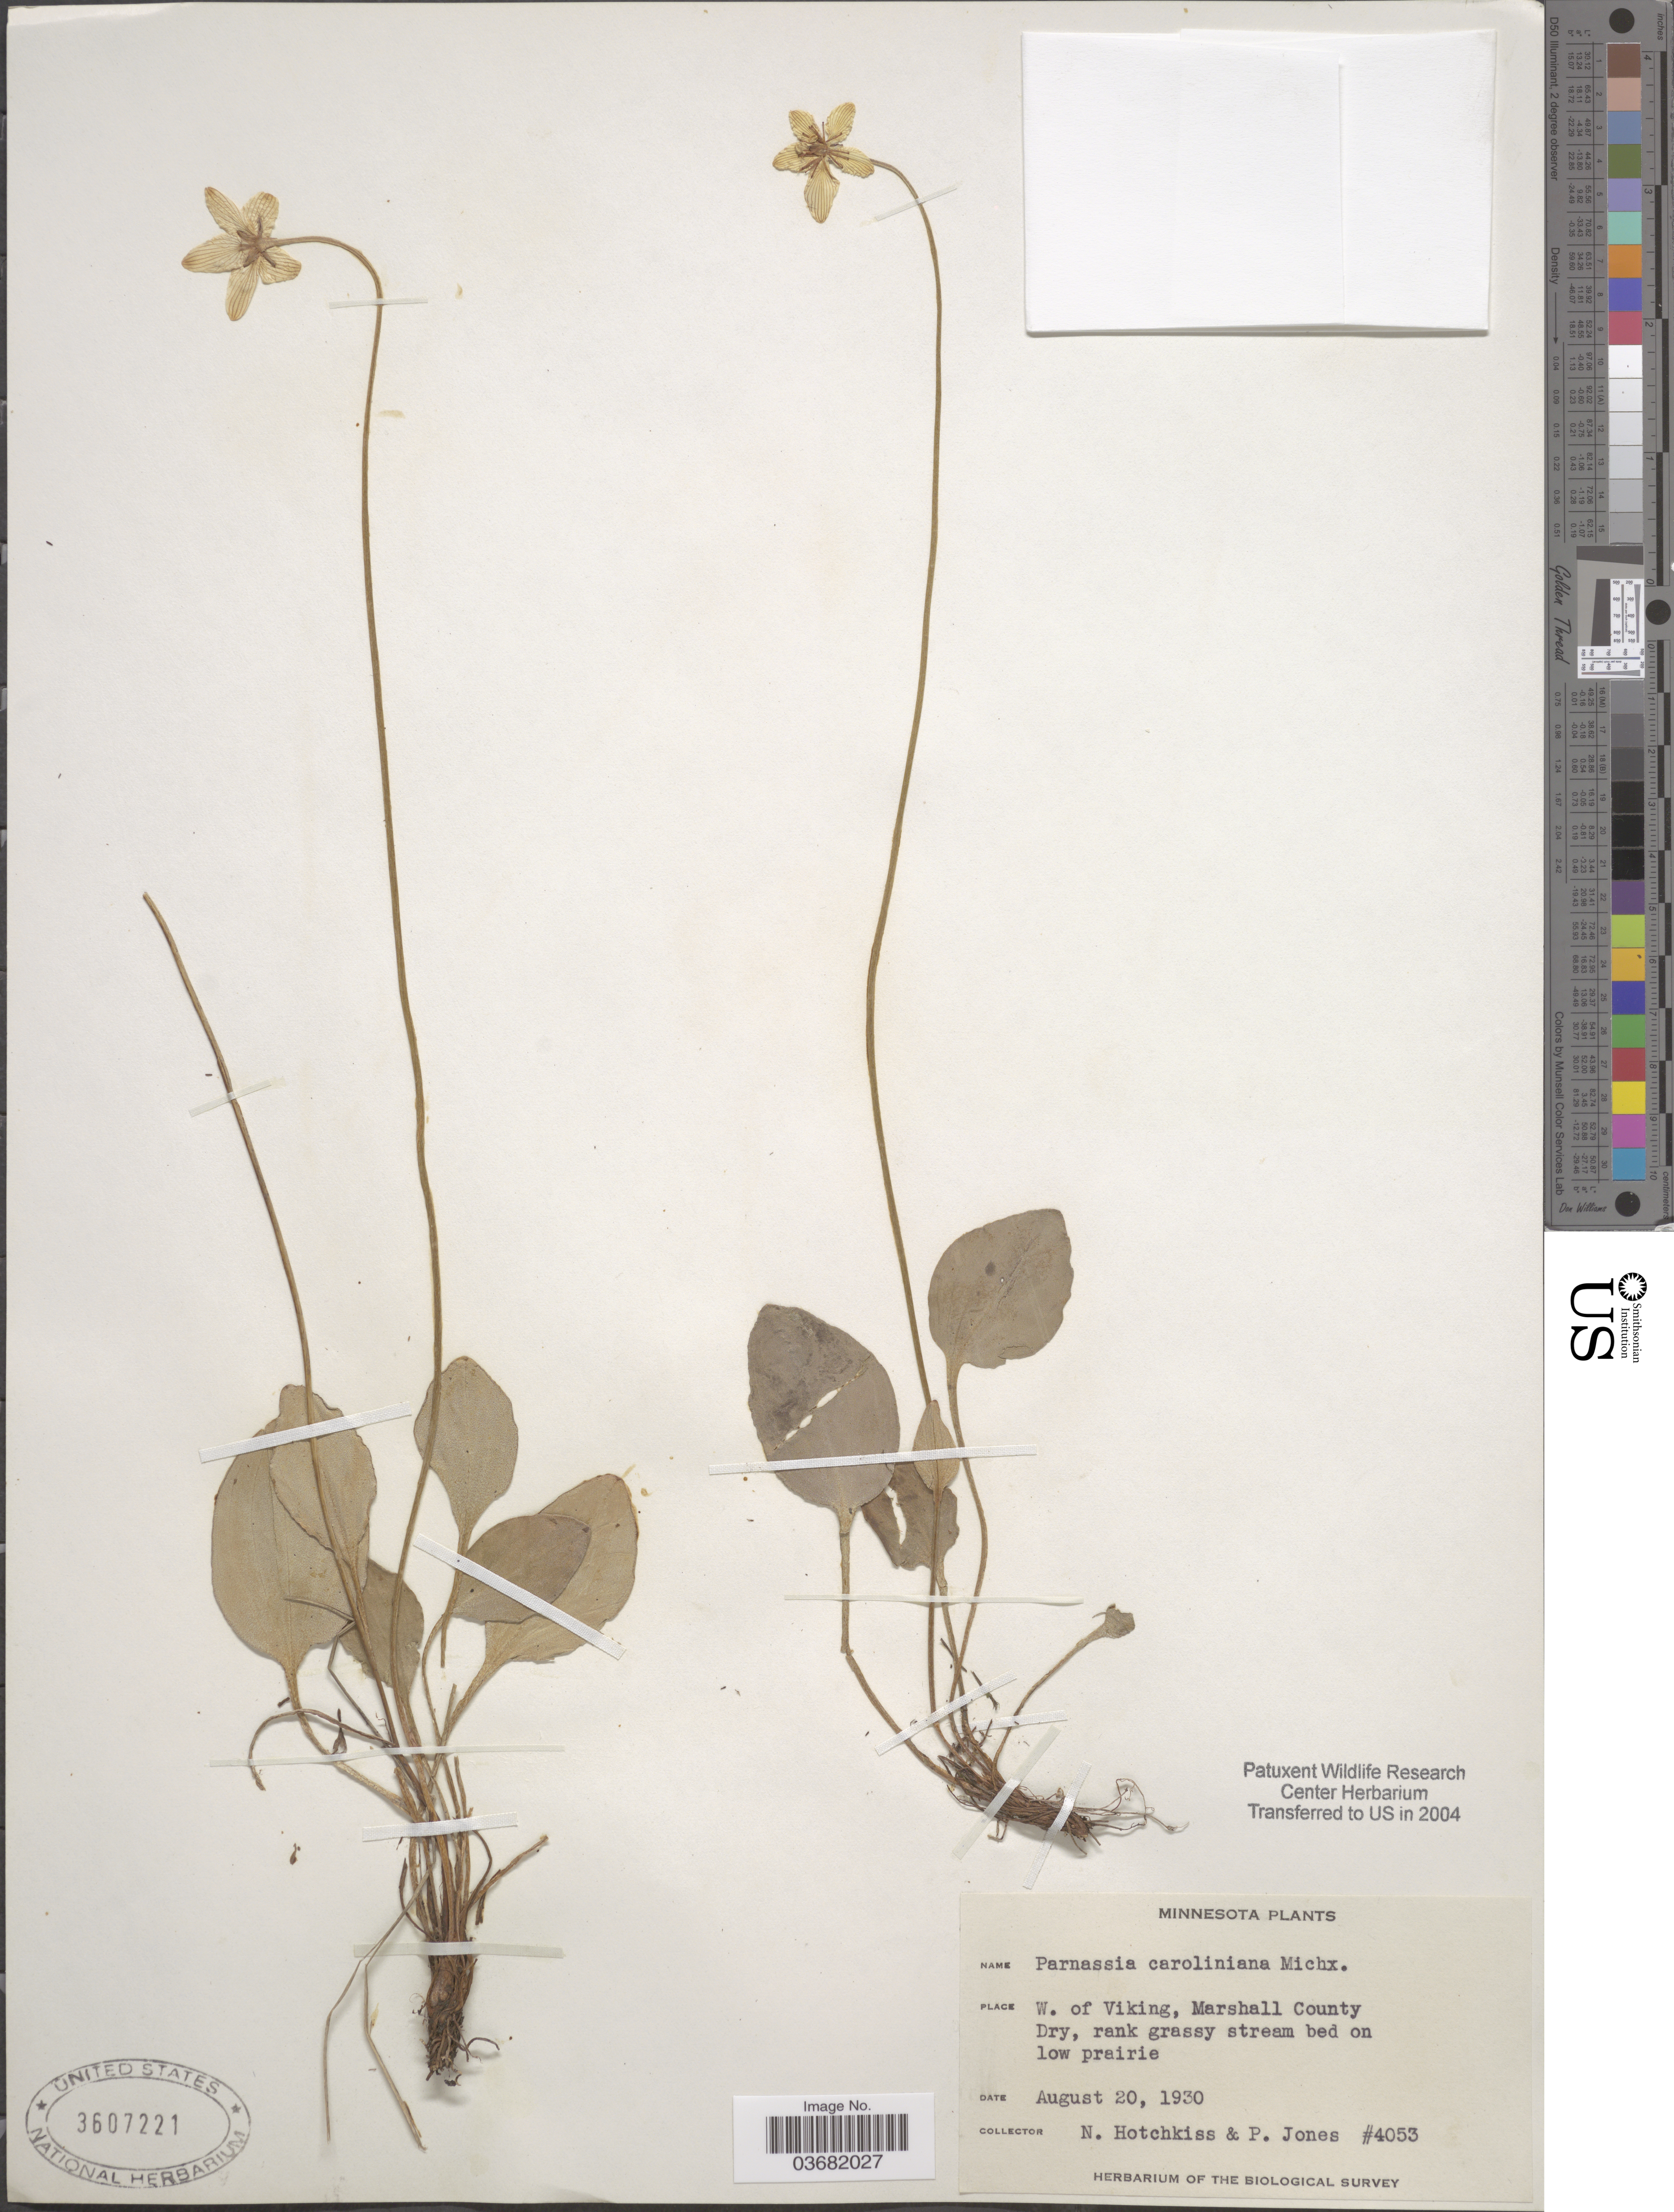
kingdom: Plantae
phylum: Tracheophyta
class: Magnoliopsida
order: Celastrales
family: Parnassiaceae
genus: Parnassia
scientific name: Parnassia caroliniana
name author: Michx.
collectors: N. Hotchkiss & P. Jones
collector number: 4053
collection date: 1930-08-20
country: United States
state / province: Minnesota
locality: W. of Viking, Marshall County. The Biological Survey.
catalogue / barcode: US 3607221